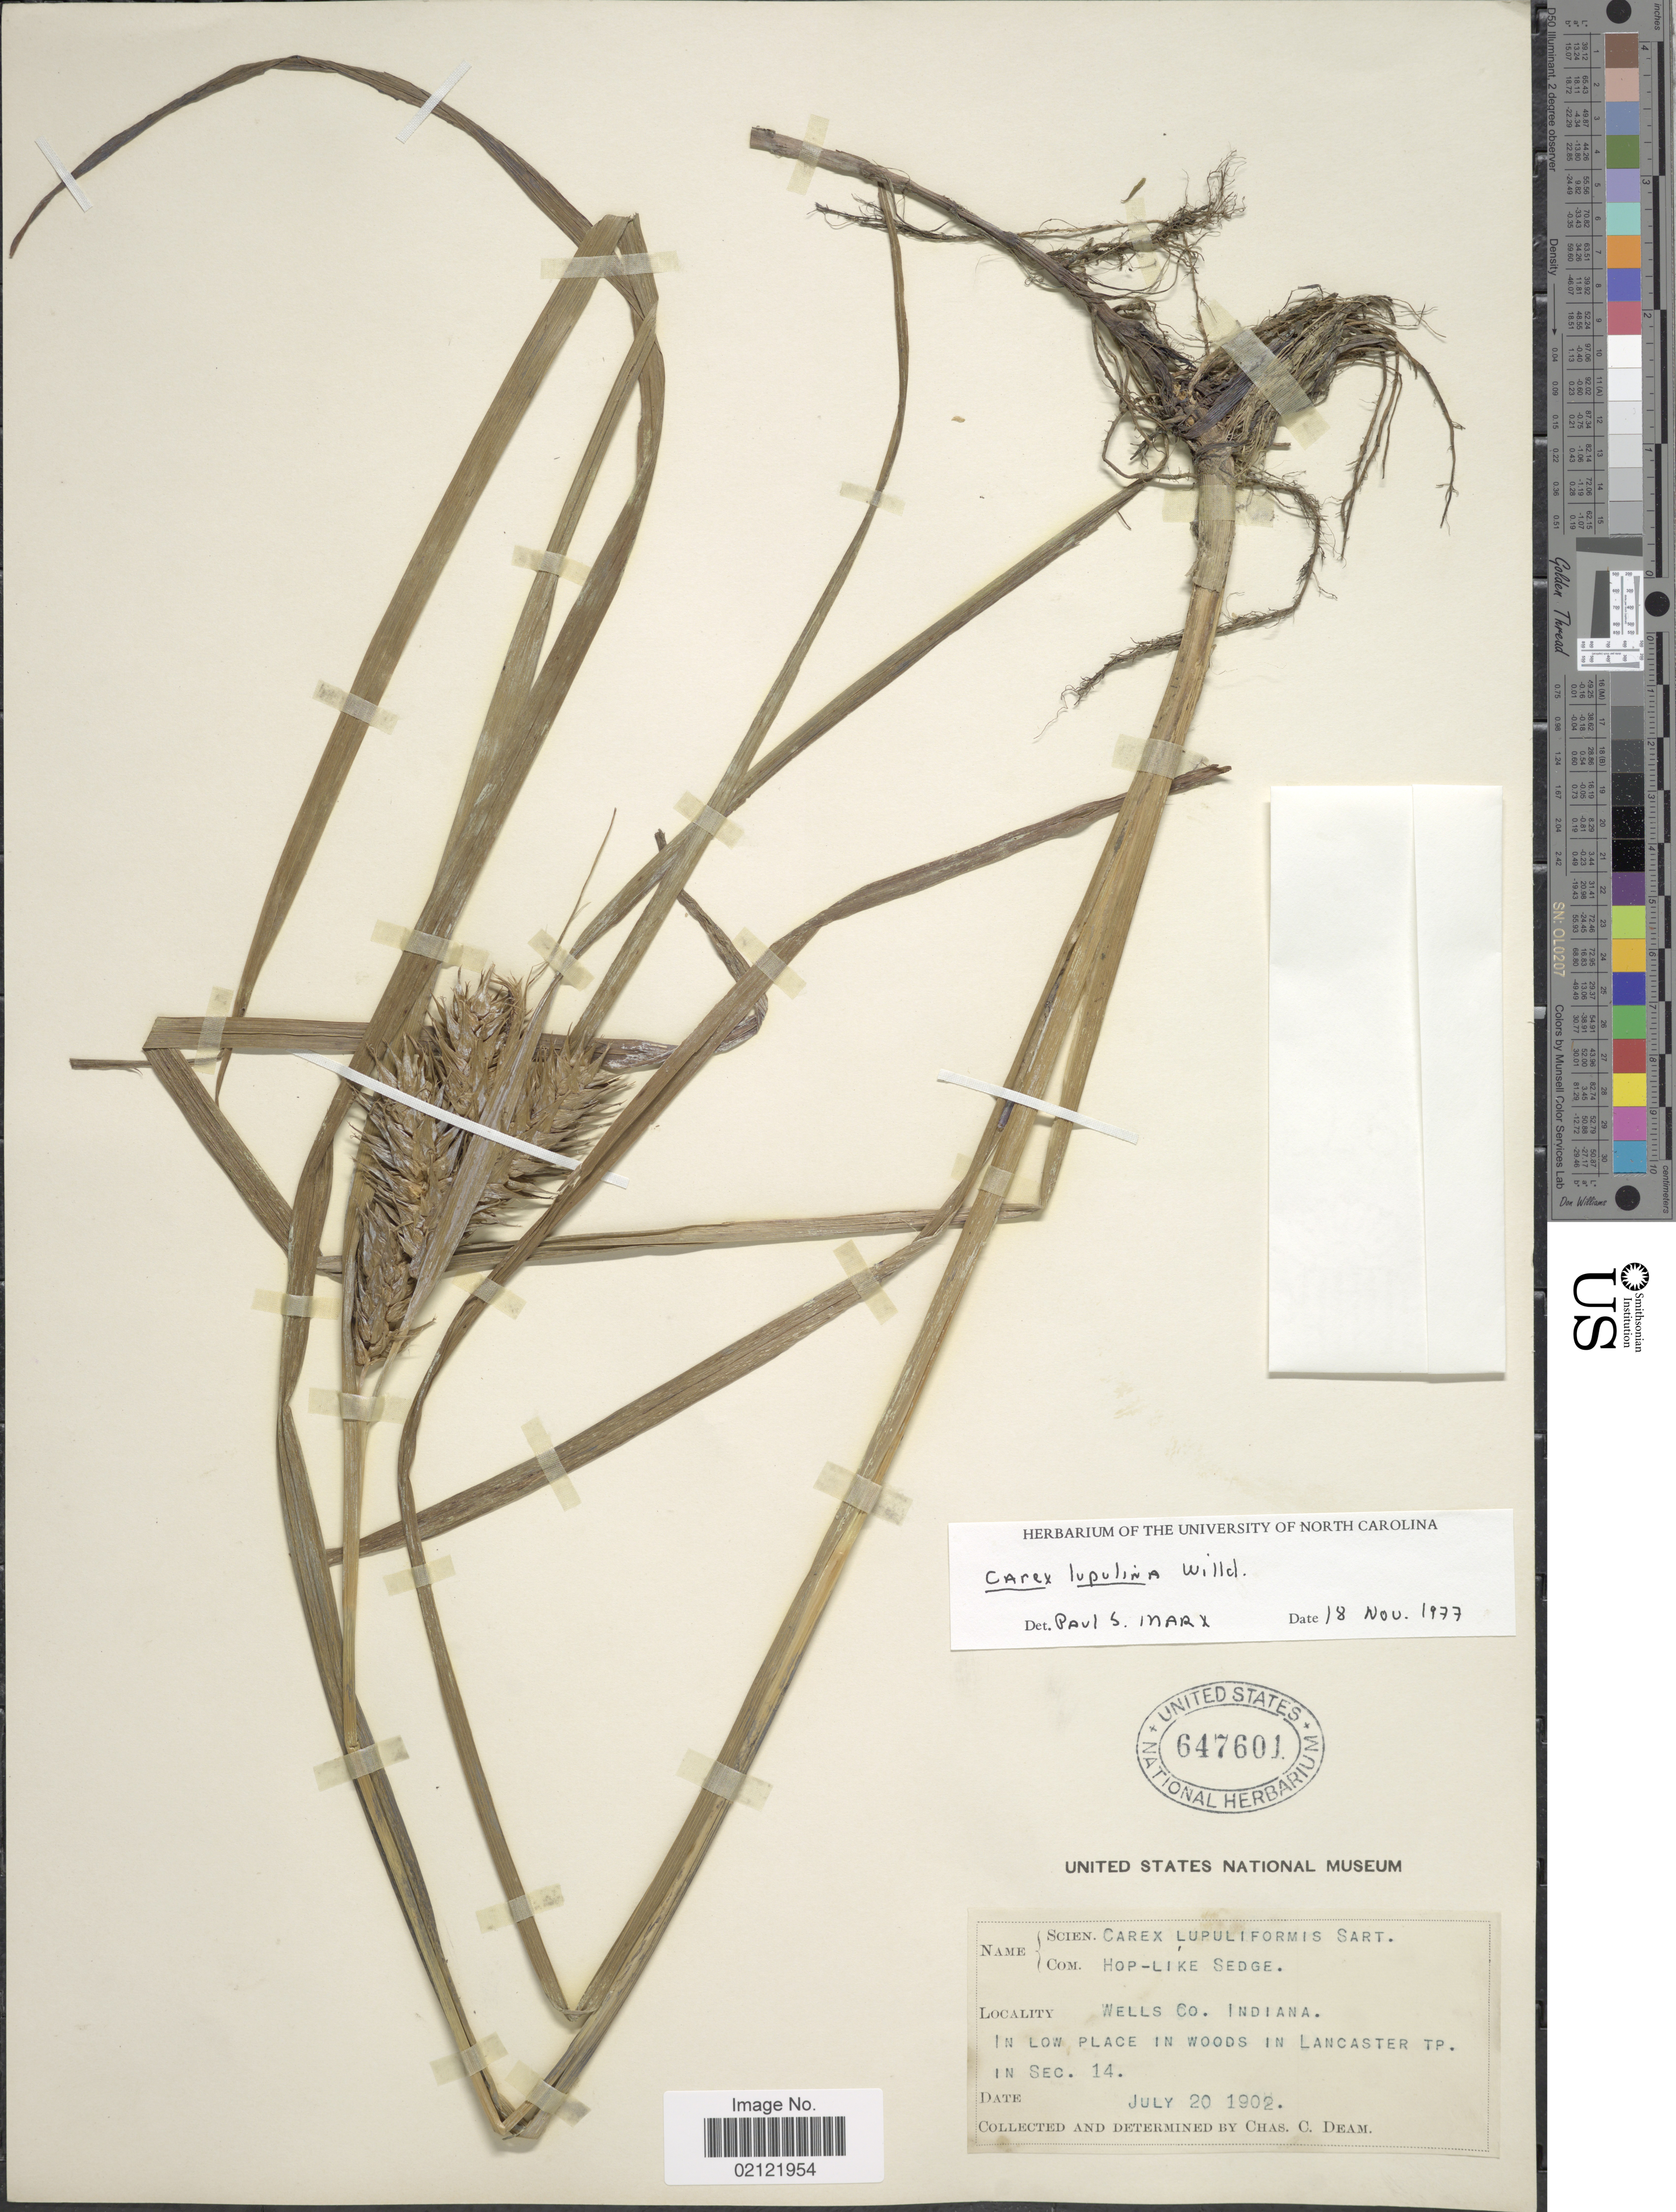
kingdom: Plantae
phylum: Tracheophyta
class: Liliopsida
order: Poales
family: Cyperaceae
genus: Carex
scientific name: Carex lupulina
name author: Muhl. ex Willd.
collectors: C. C. Deam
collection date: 1902-07-20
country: United States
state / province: Indiana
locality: Wells Co. In low place in woods in Lancaster Tp. in Sec. 14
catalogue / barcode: US 647601